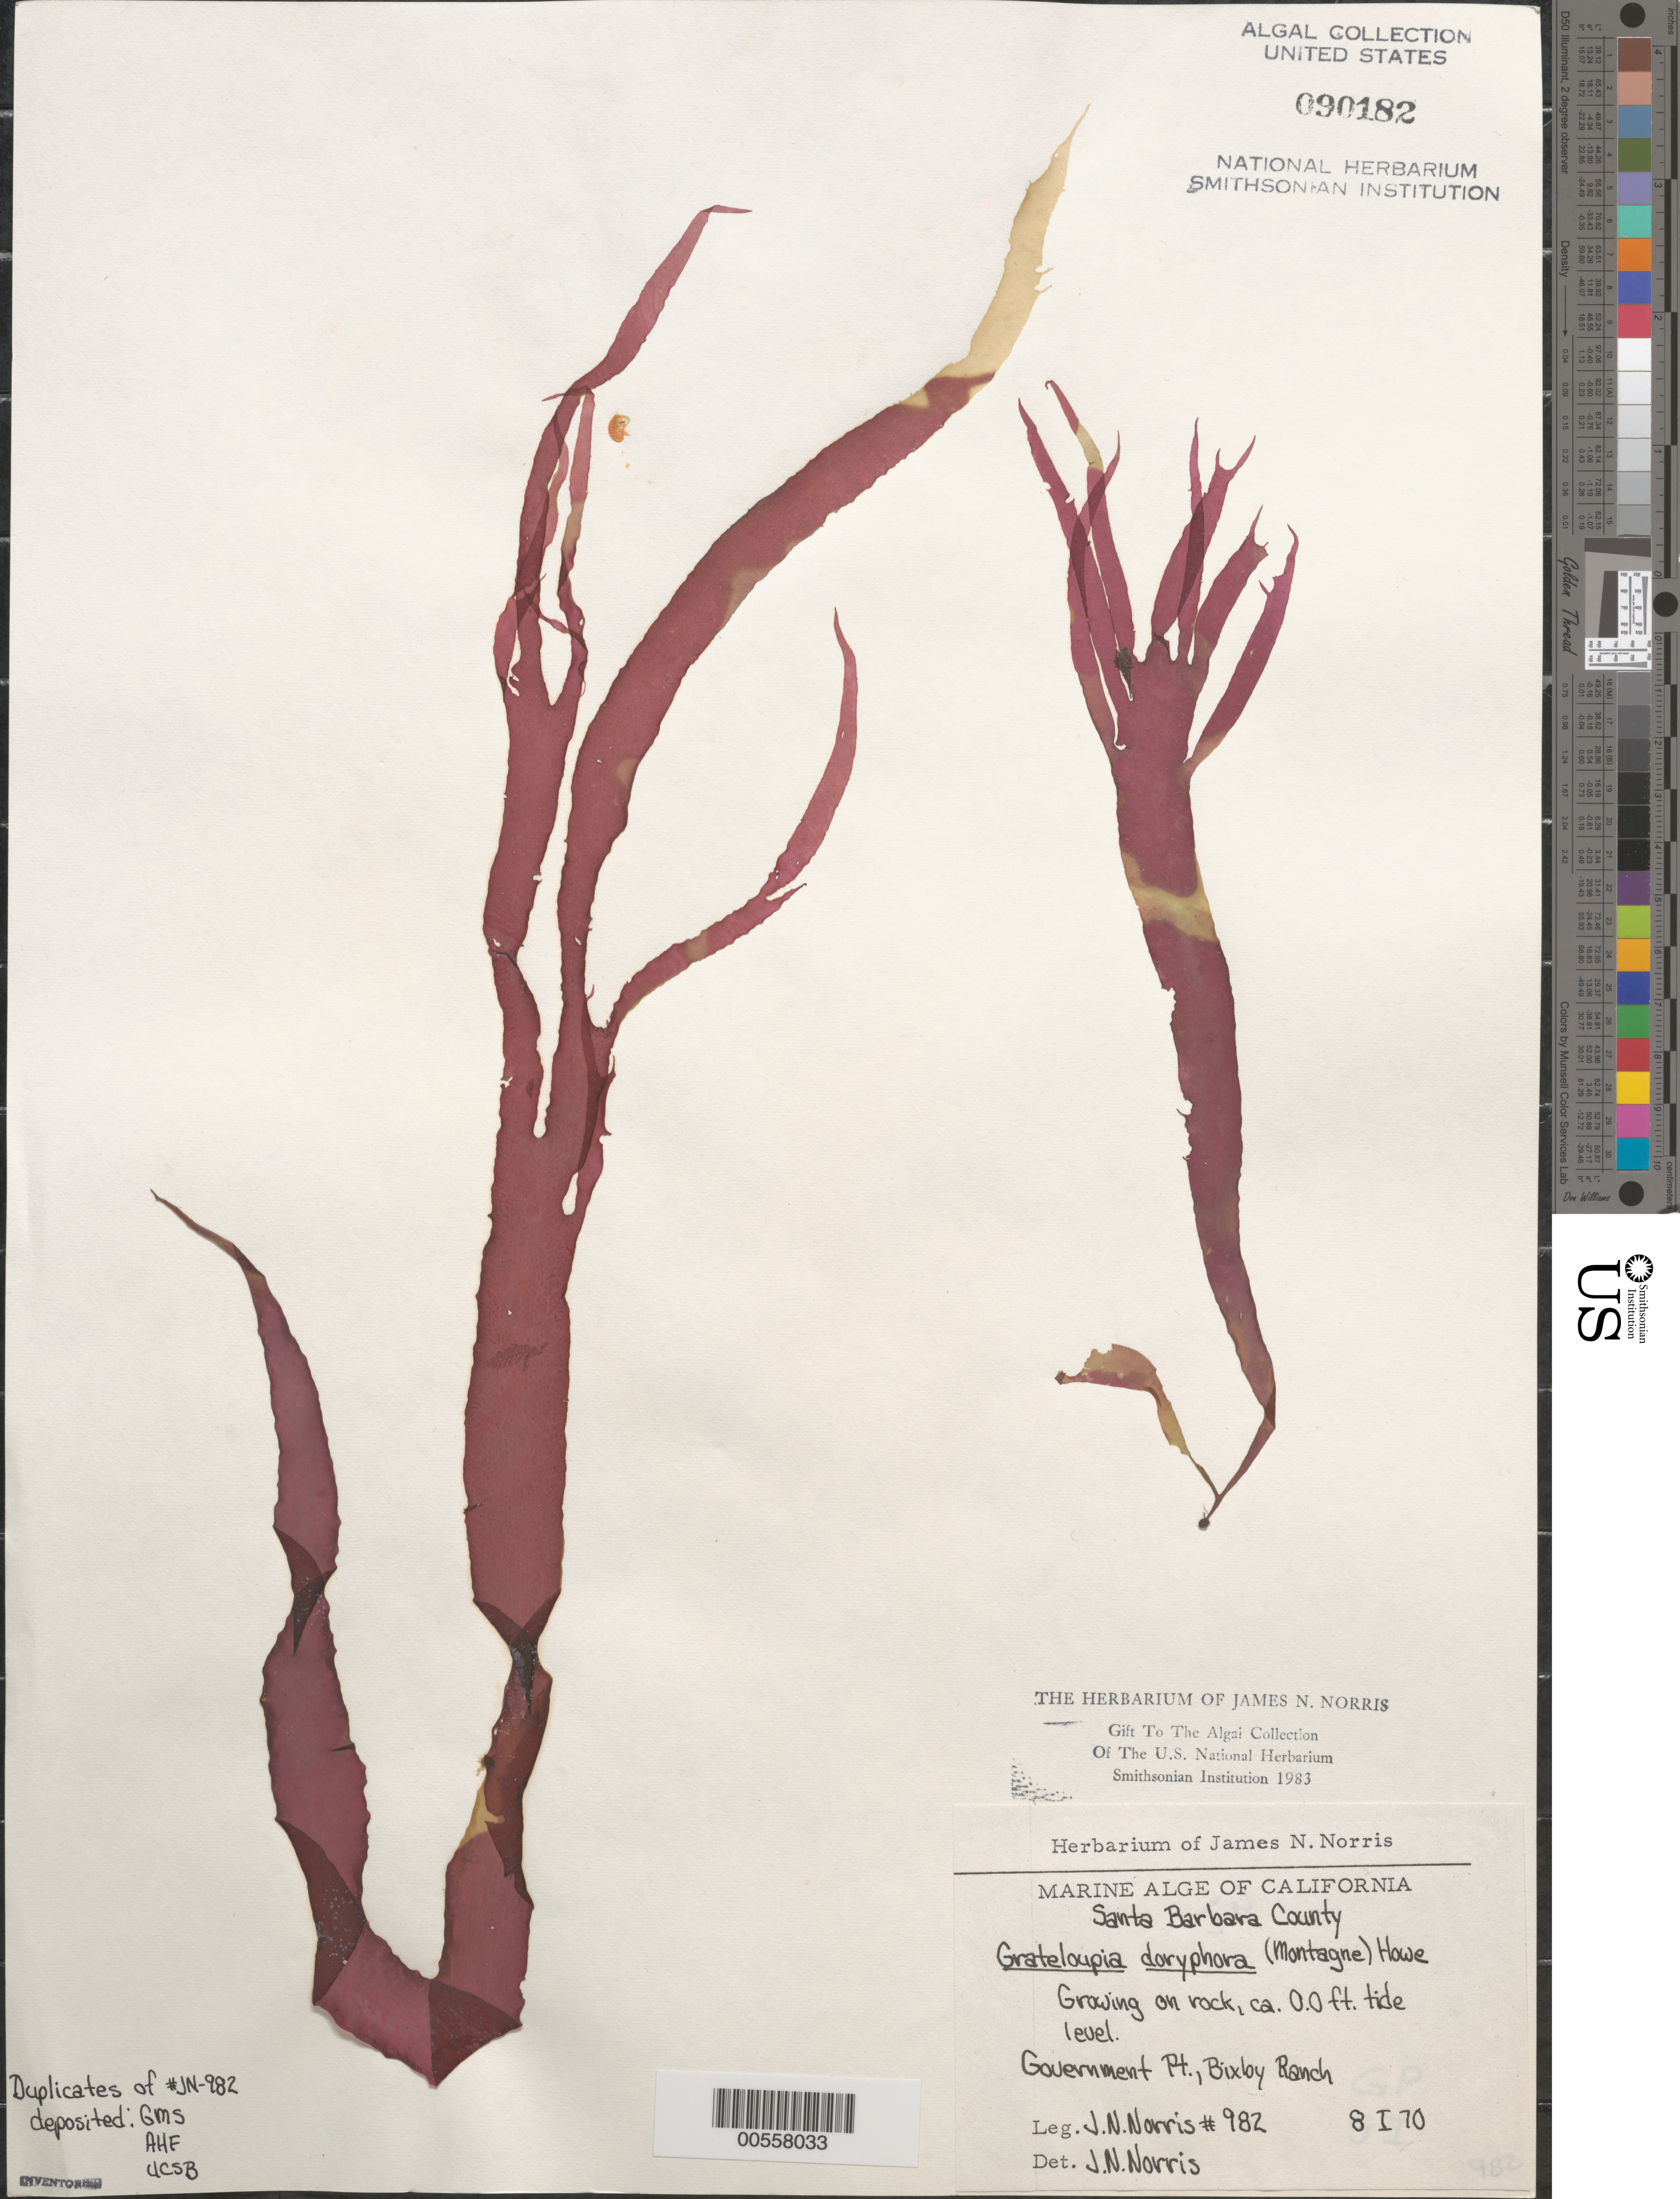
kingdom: Plantae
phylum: Rhodophyta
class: Florideophyceae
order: Halymeniales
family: Halymeniaceae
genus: Grateloupia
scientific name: Grateloupia doryphora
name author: (Mont.) Howe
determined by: Norris, James N.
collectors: J. N. Norris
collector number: JN-982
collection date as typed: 08 Jan 1970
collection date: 1970-01-08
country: United States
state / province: California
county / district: Santa Barbara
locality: Government Point, Bixby Ranch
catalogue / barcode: US 90182